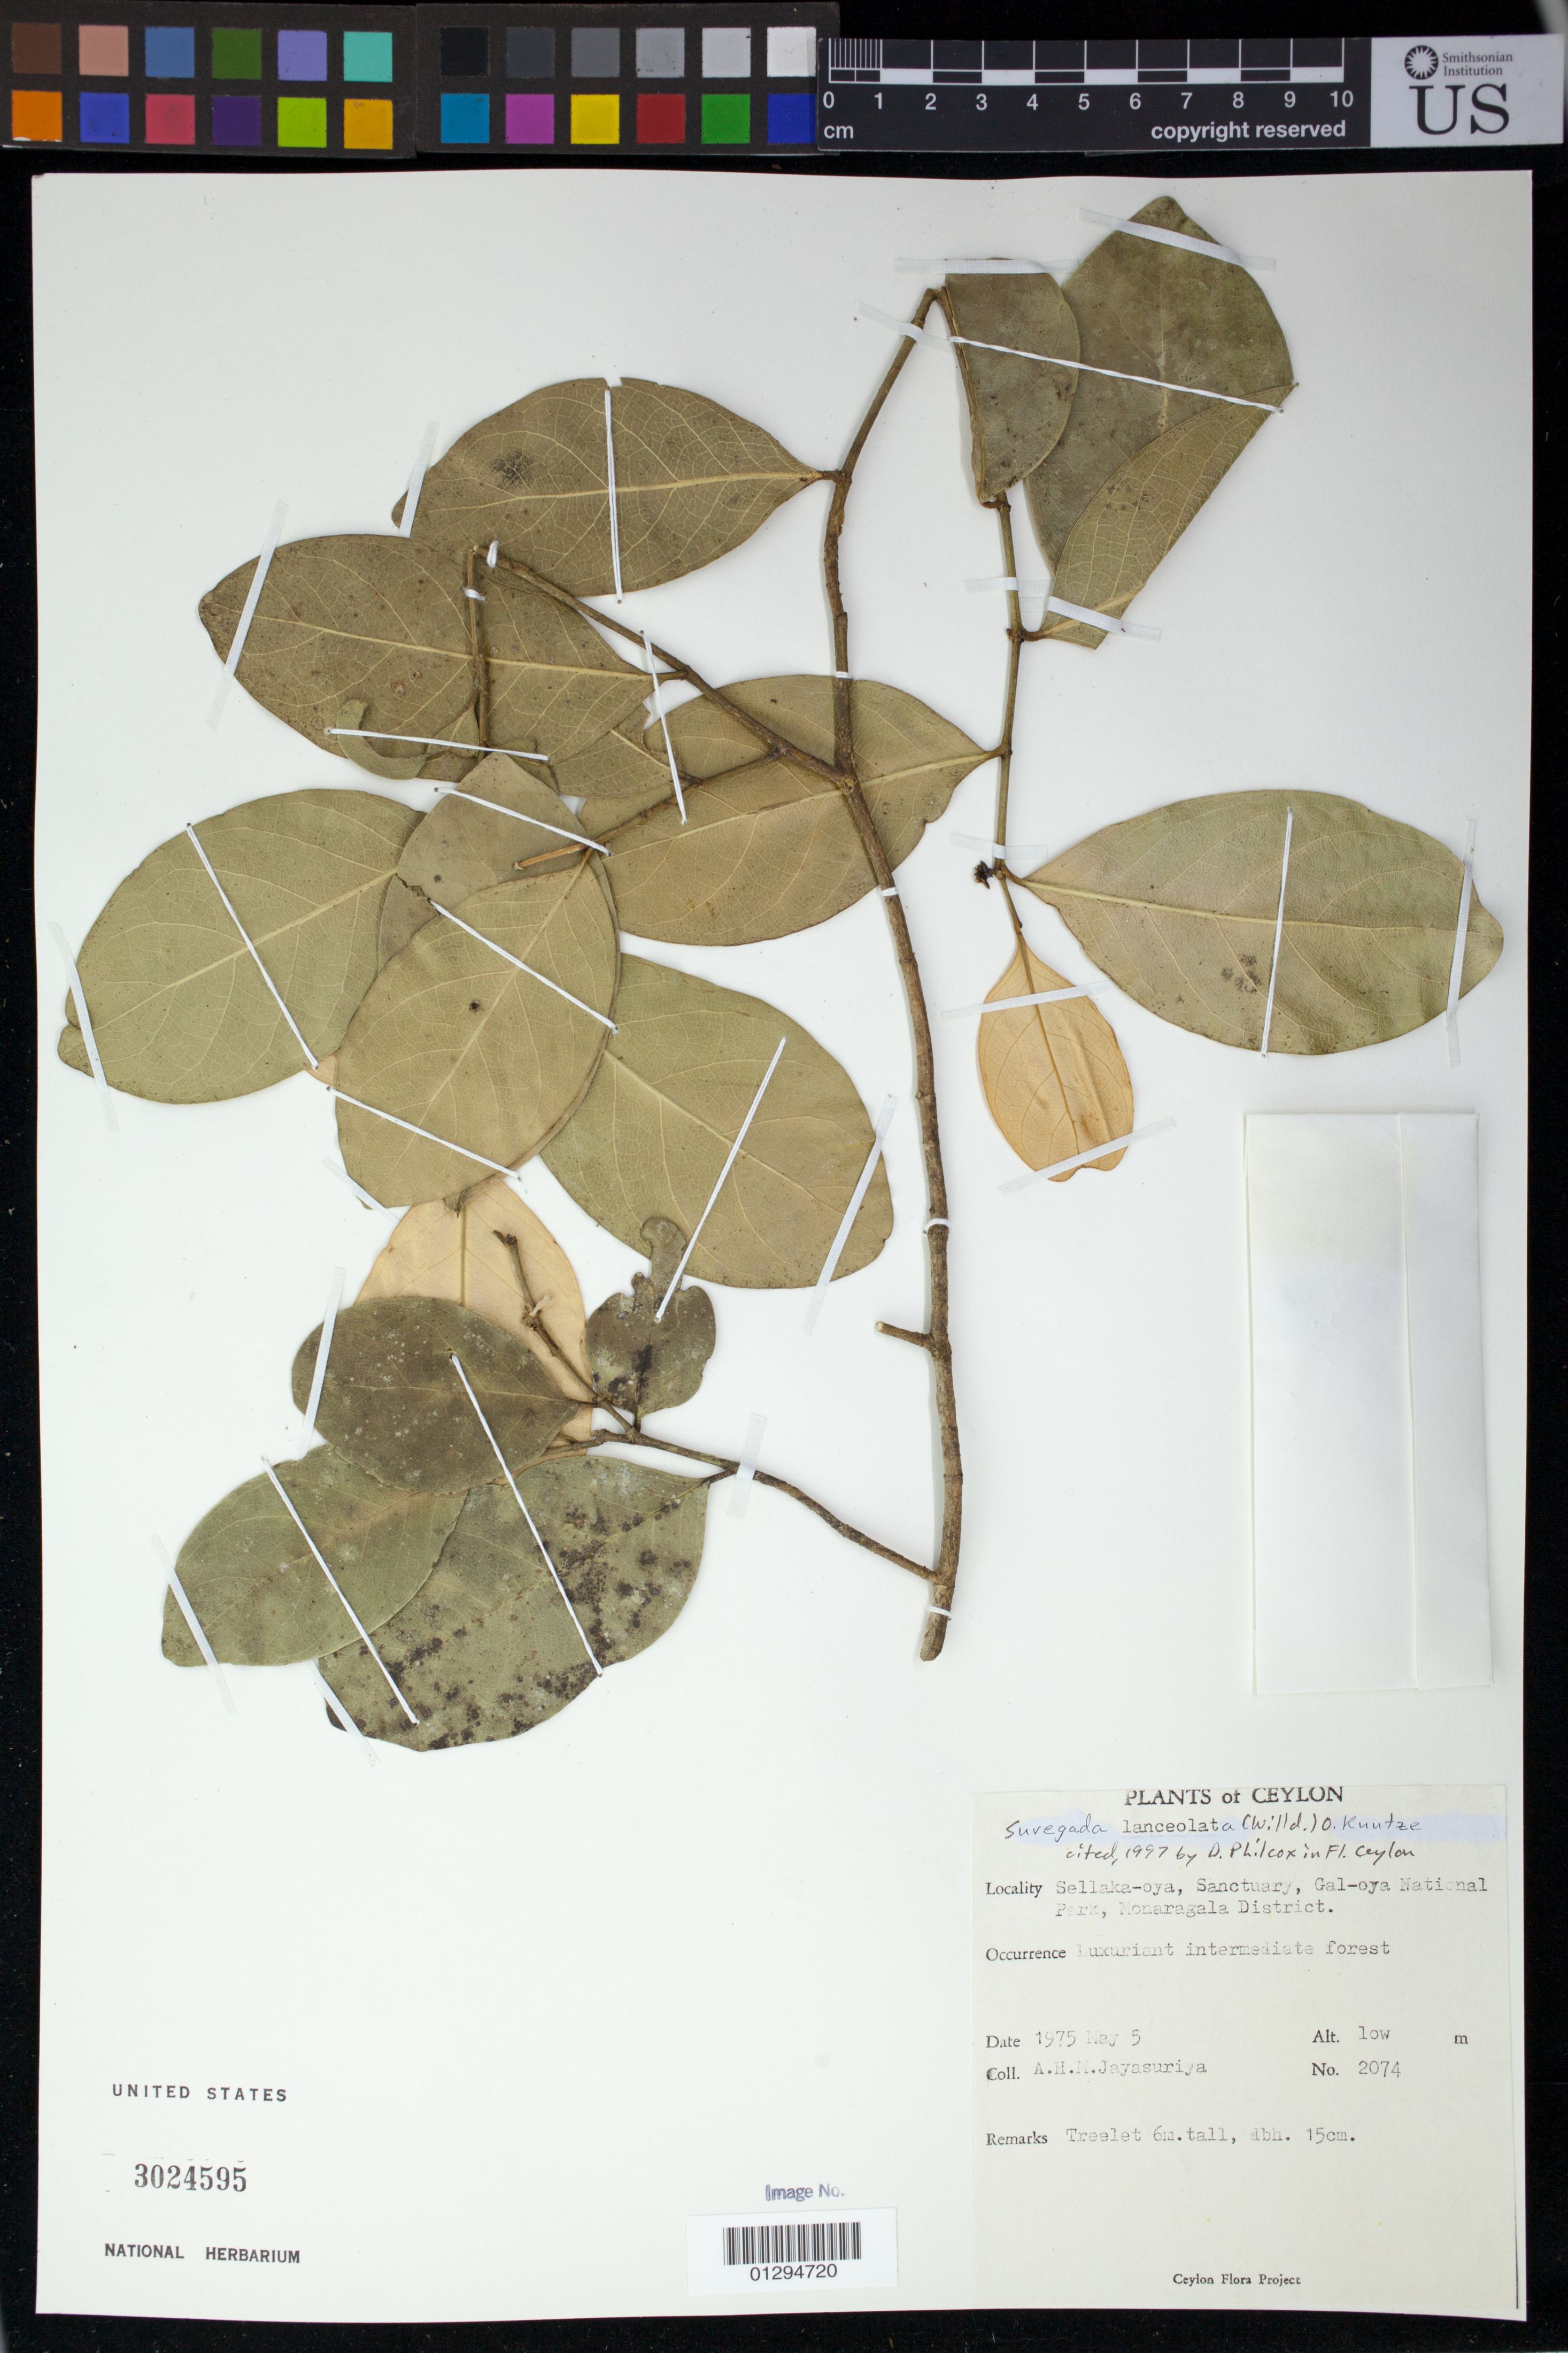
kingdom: Plantae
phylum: Tracheophyta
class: Magnoliopsida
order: Malpighiales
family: Euphorbiaceae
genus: Suregada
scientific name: Suregada lanceolata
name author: (Willd.) Kuntze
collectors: A. H. Jayasuriya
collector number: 2074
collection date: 1975-05-05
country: Sri Lanka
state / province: Uva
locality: Sellaka-oya, Sanctuary, Gal-oya National Park, Monaragala District.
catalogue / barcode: US 3024595